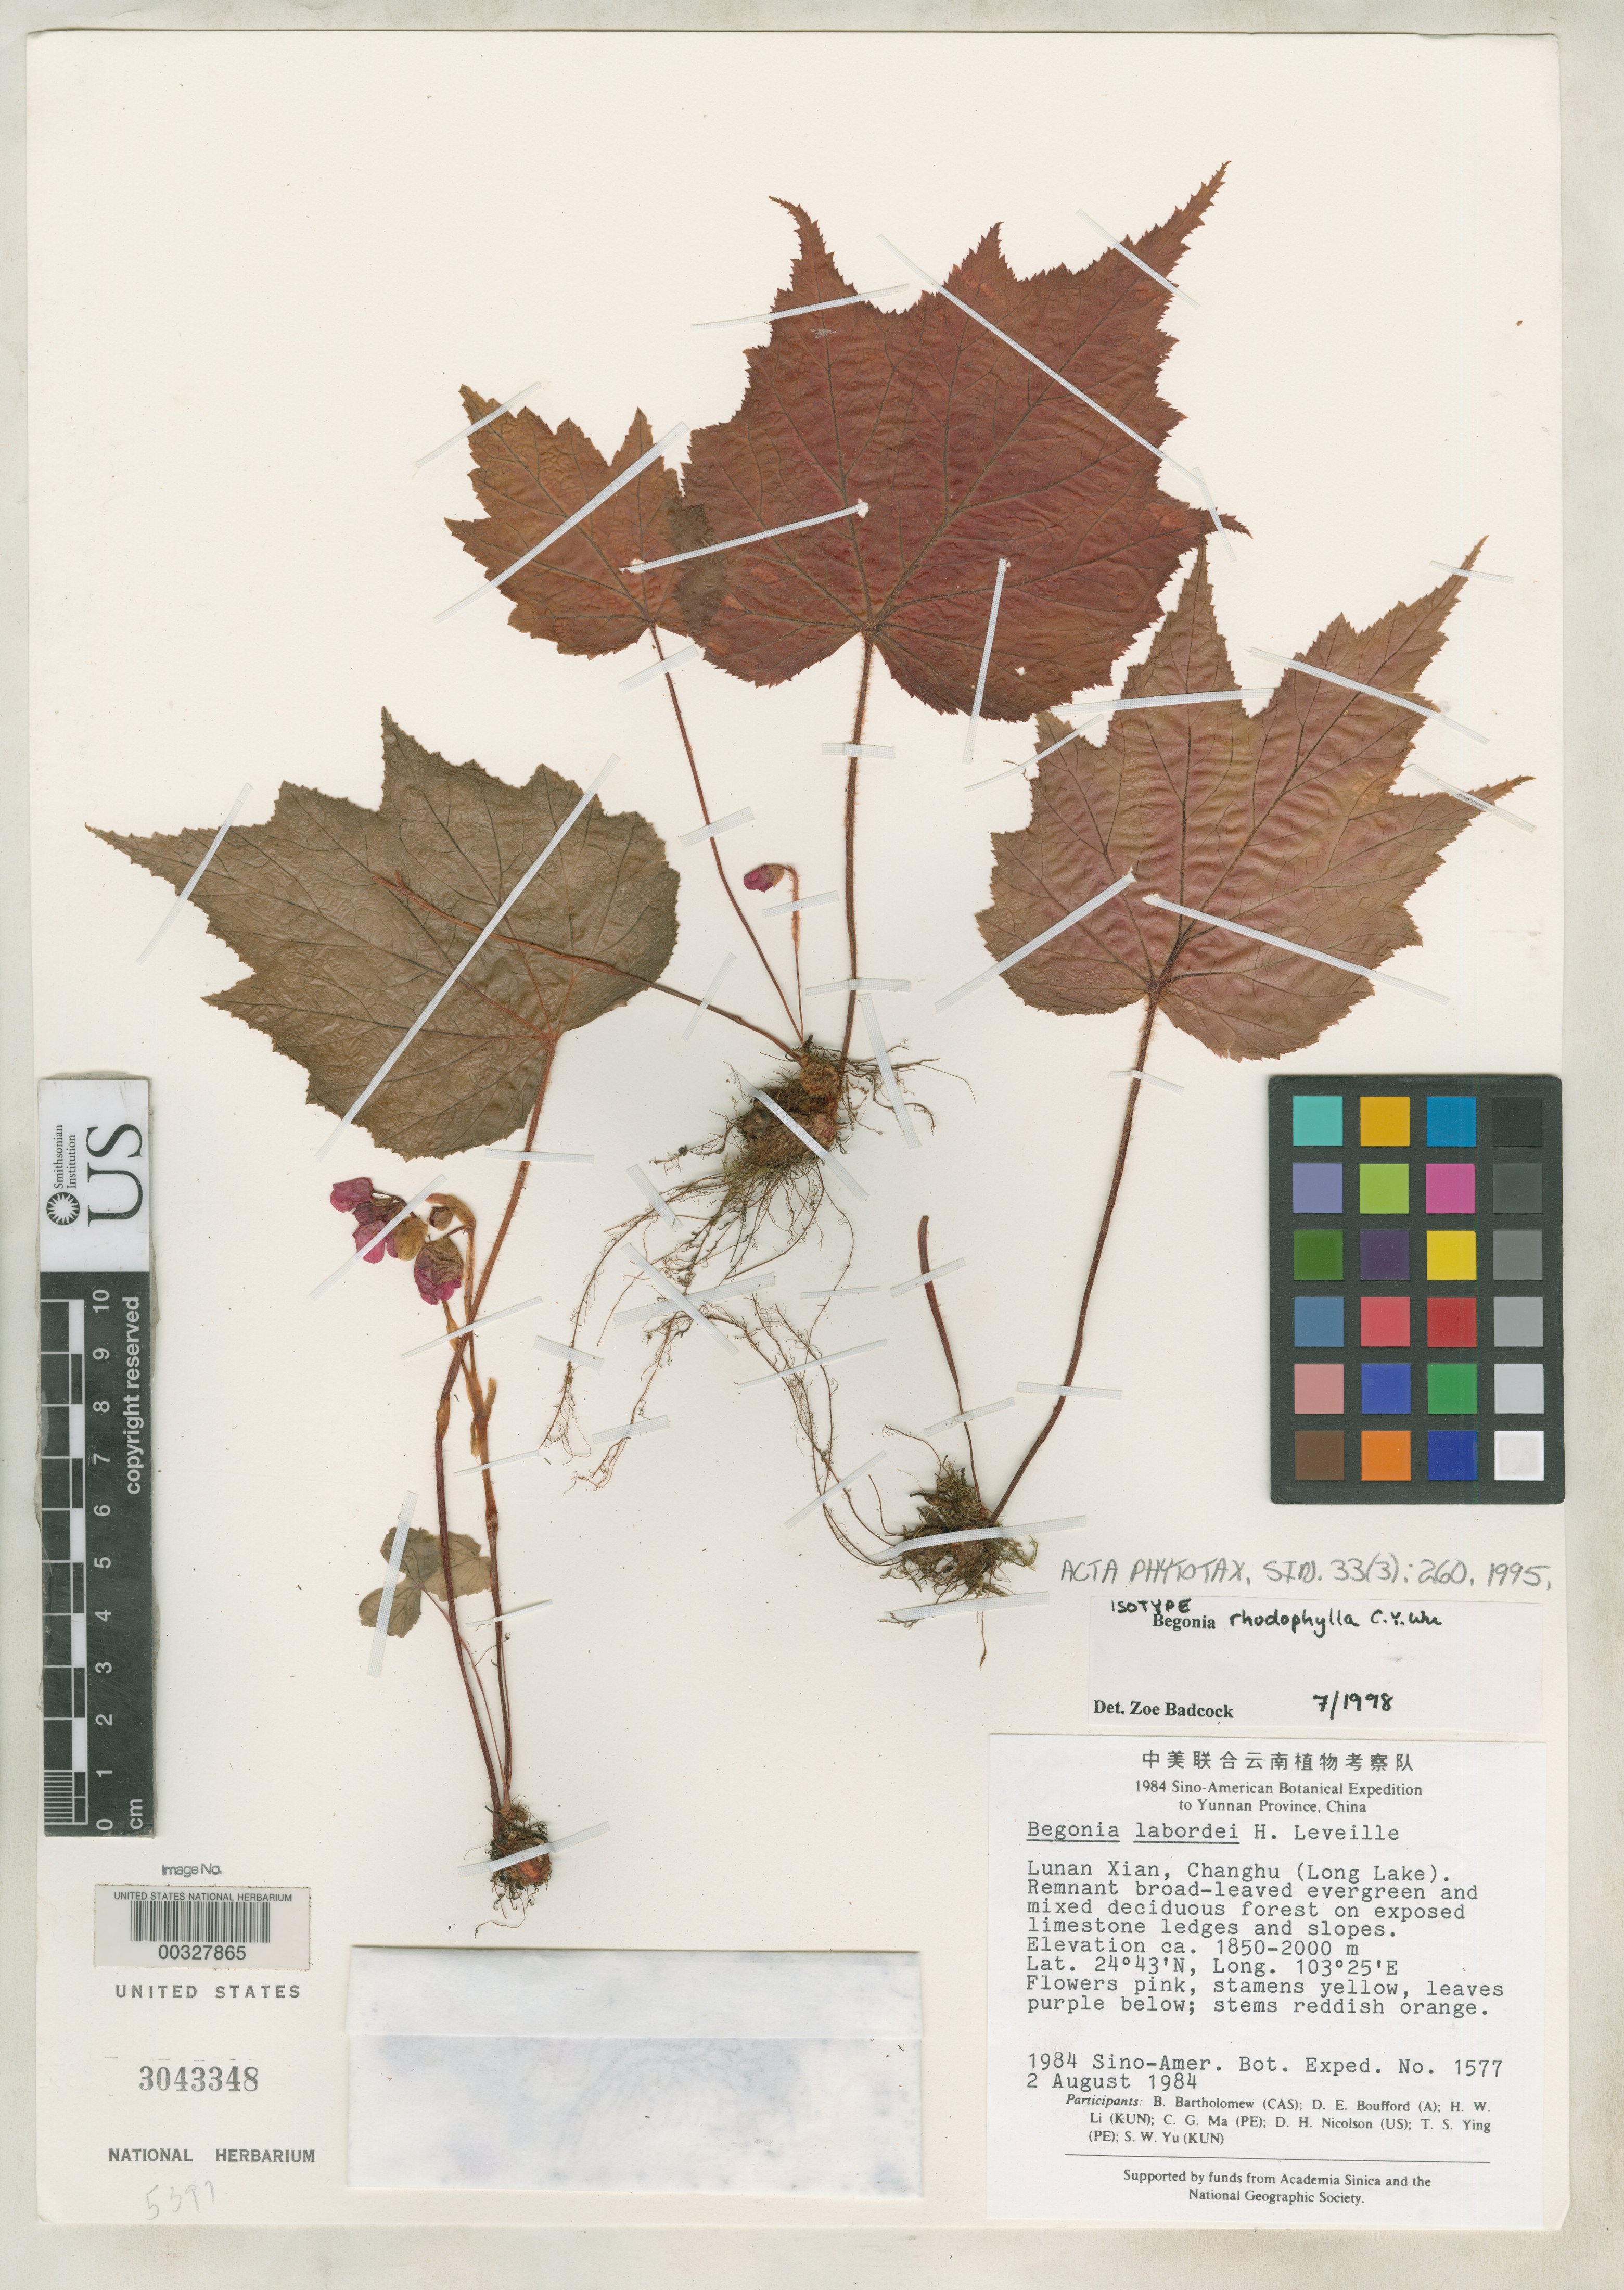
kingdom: Plantae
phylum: Tracheophyta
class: Magnoliopsida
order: Cucurbitales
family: Begoniaceae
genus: Begonia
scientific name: Begonia rhodophylla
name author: C.Y. Wu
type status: Isotype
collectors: B. M. Bartholomew, D. E. Boufford, H. W. Li, C. Ma, D. H. Nicolson, T. Ying & S. Yu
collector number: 1577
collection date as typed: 02 Aug 1984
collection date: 1984-08-02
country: China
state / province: Yunnan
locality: Lunan Xian, Changhu (Long Lake).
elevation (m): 1850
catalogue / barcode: US 3043348